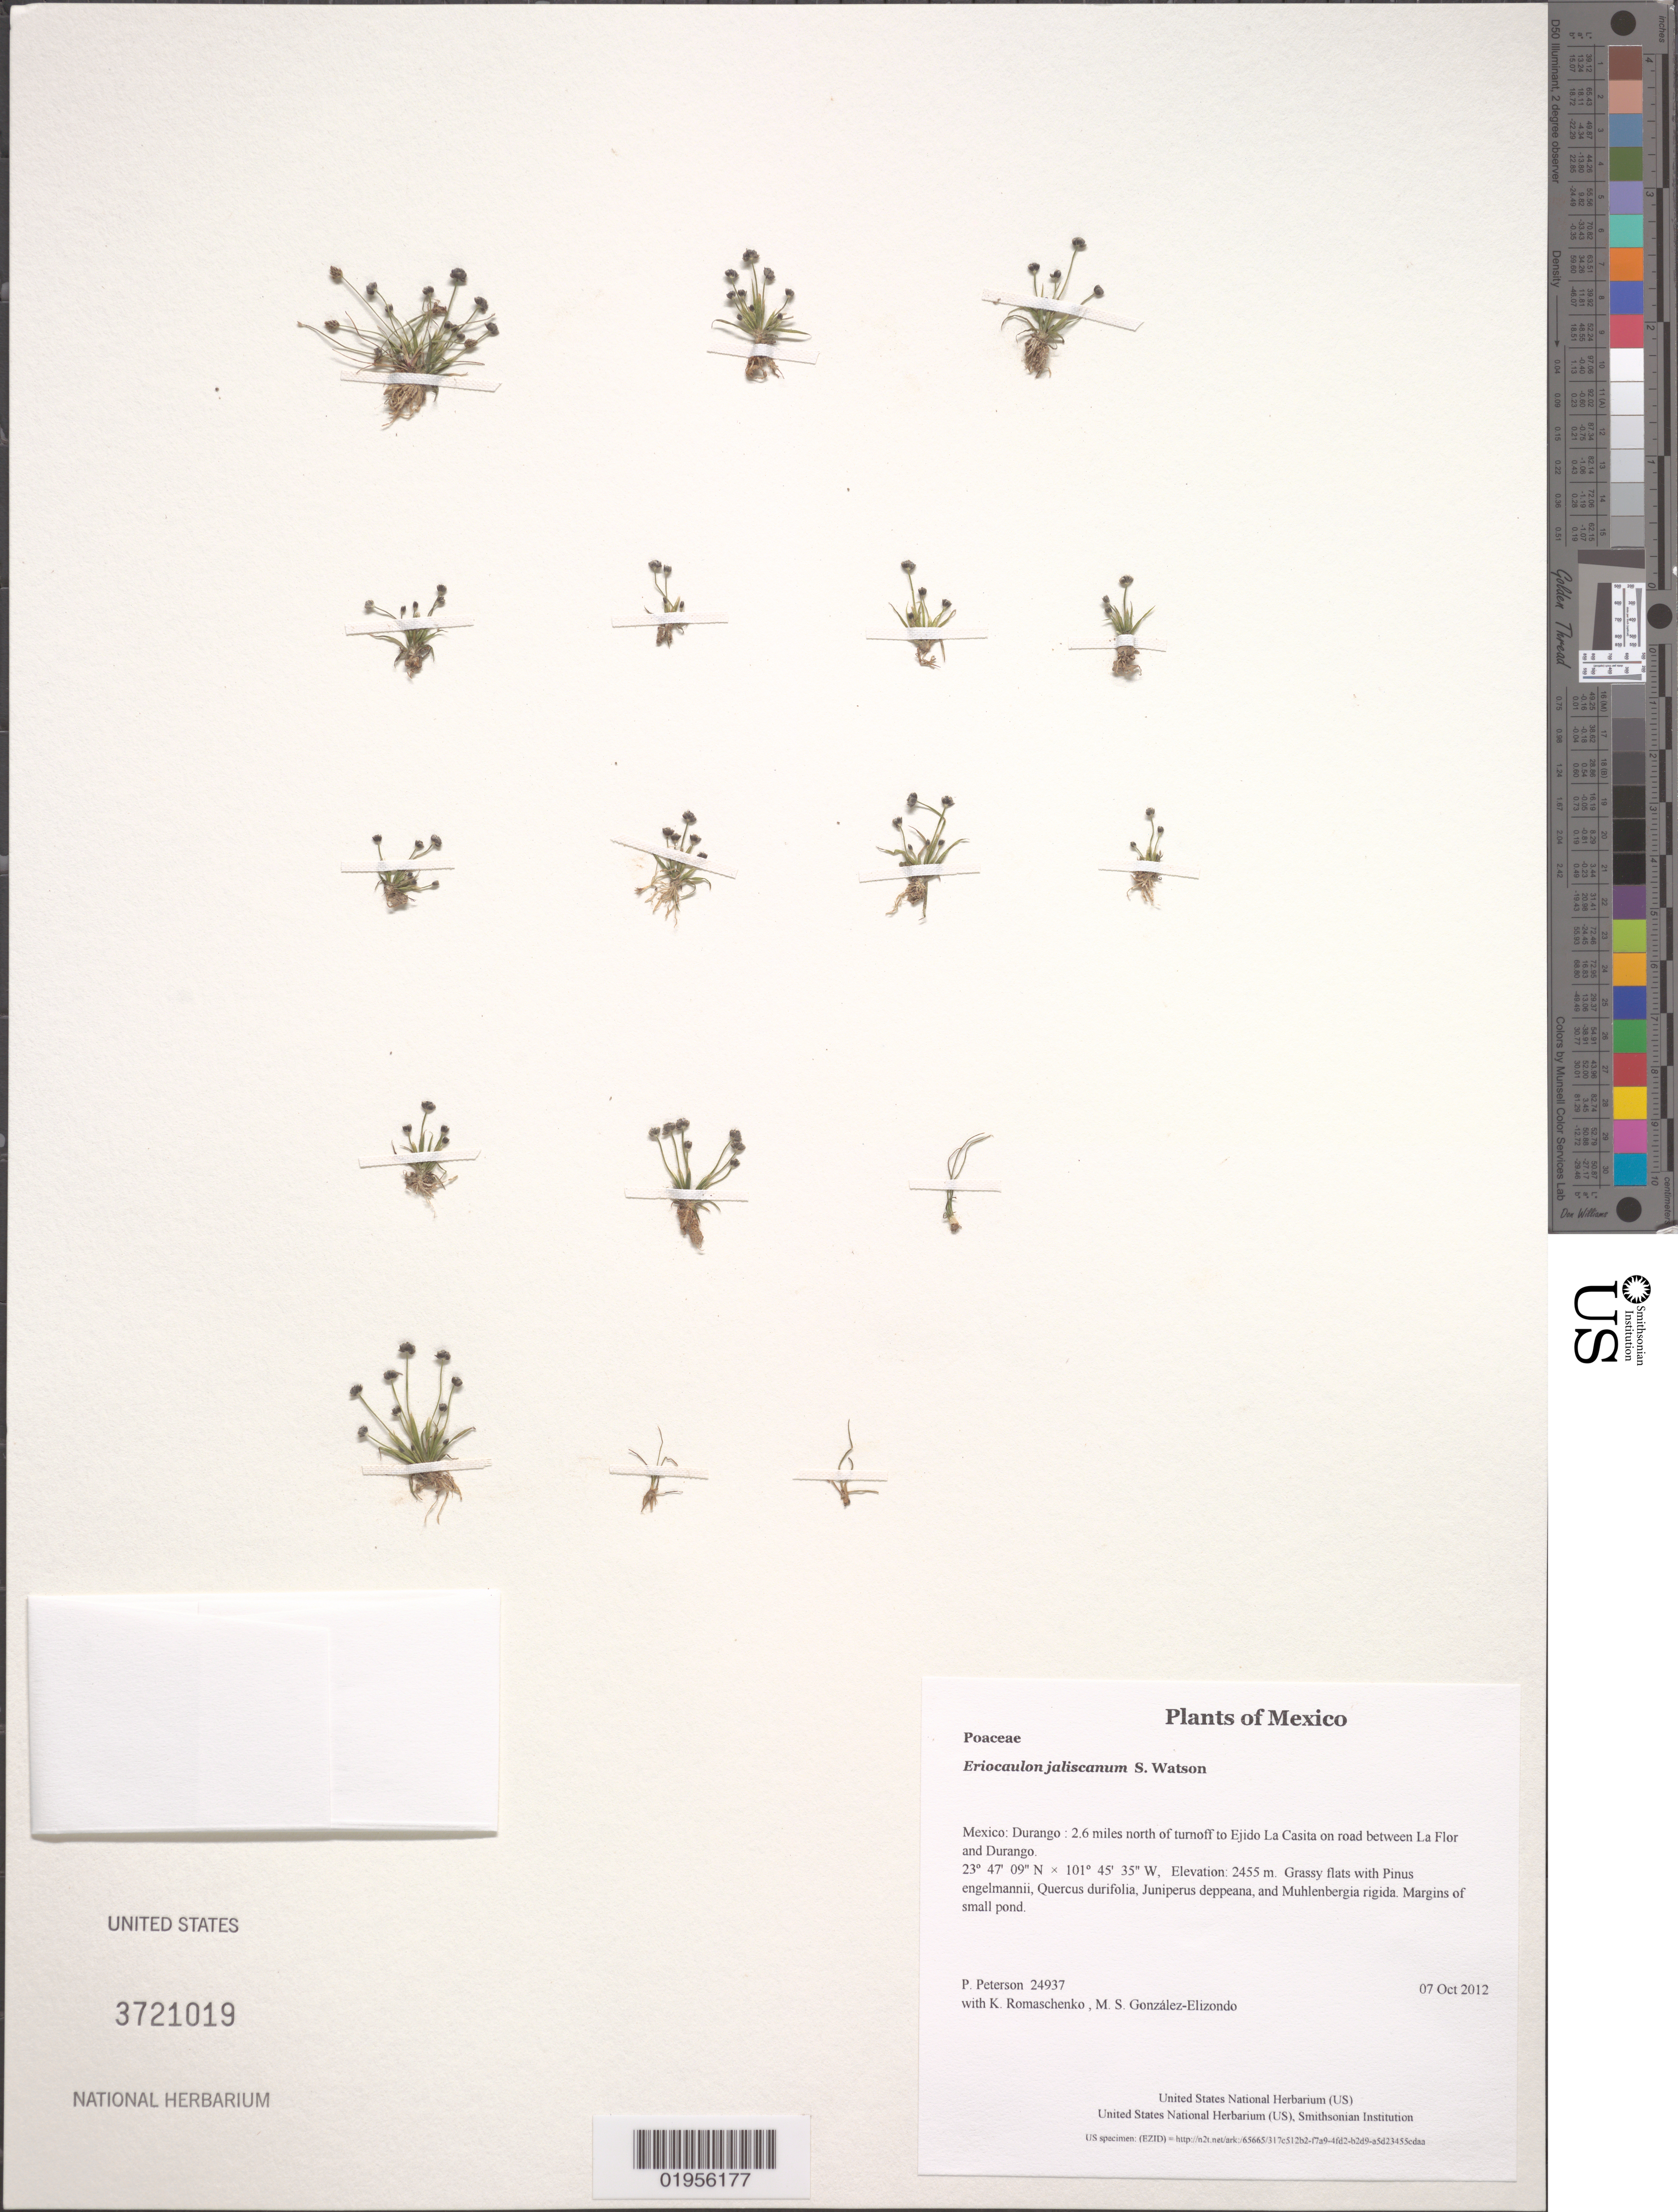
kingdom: Plantae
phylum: Tracheophyta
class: Liliopsida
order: Poales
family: Eriocaulaceae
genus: Eriocaulon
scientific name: Eriocaulon jaliscanum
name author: S. Watson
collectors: P. M. Peterson, K. Romaschenko & M. S. González-Elizondo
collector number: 24937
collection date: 2012-10-07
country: Mexico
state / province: Durango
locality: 2.6 miles north of turnoff to Ejido La Casita on road between La Flor and Durango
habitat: Grassy flats with Pinus engelmannii, Quercus durifolia, Juniperus deppeana, and Muhlenbergia rigida. Margins of small pond.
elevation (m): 2455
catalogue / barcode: US 3721019